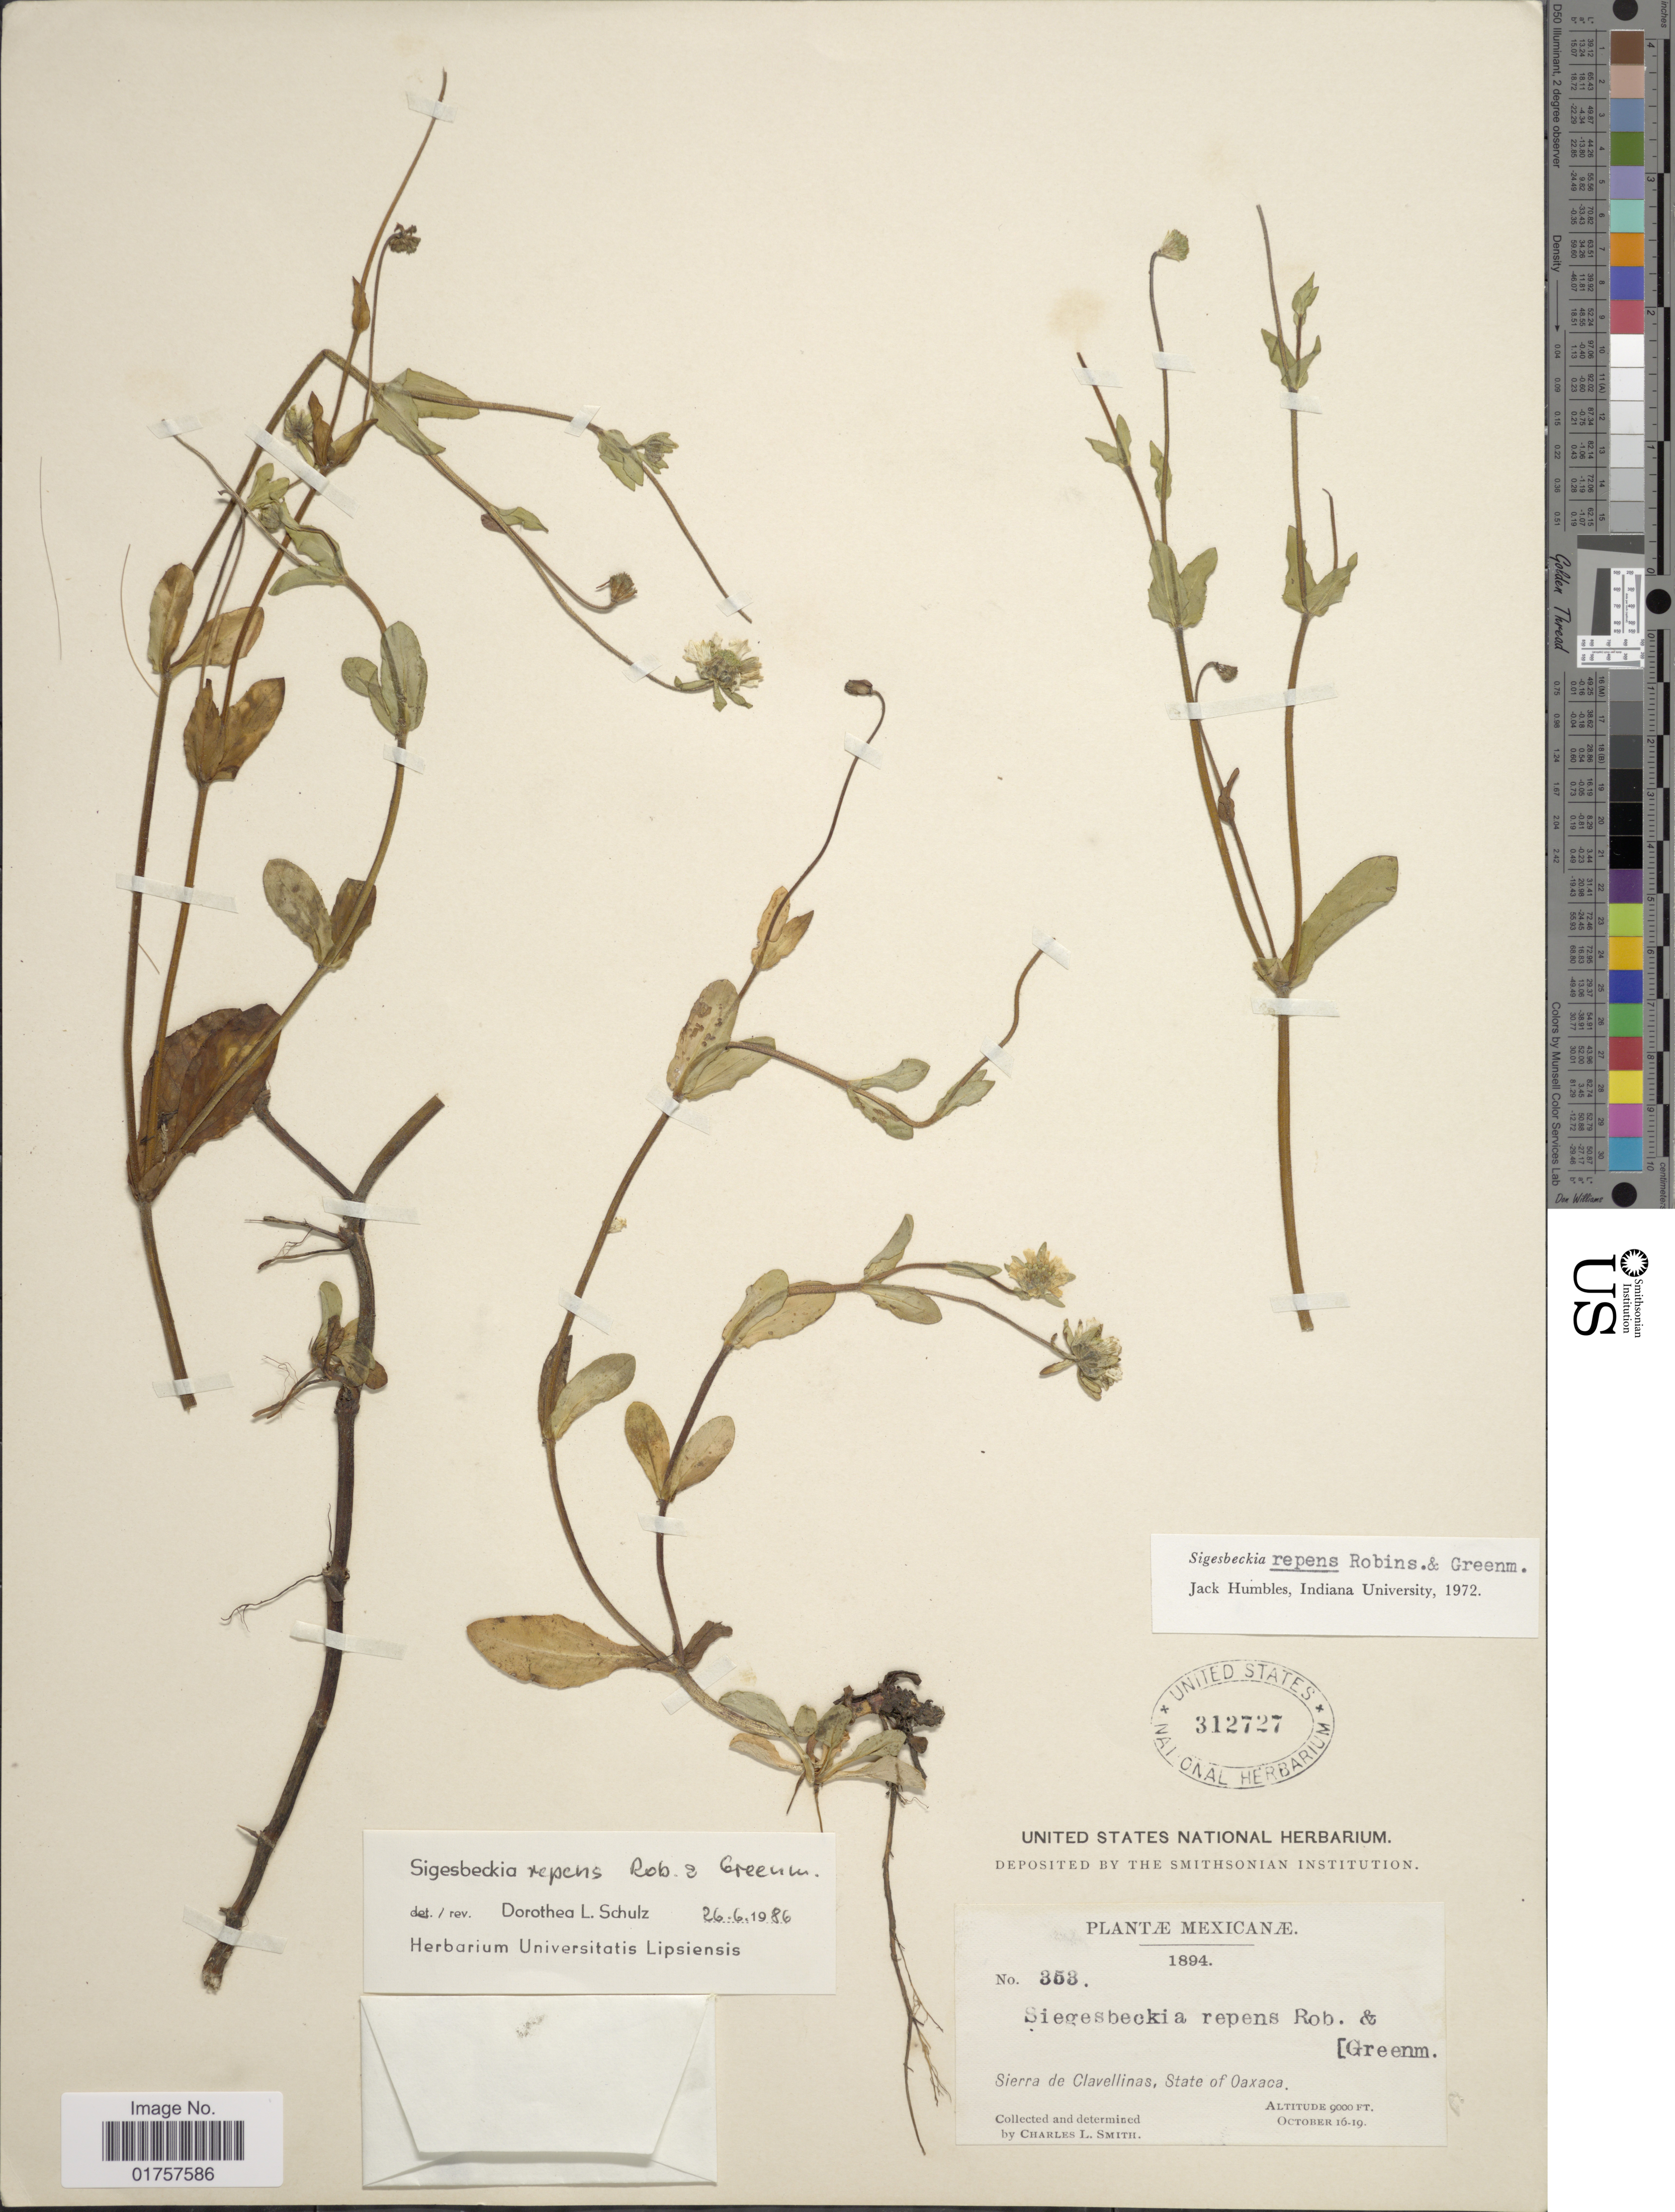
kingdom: Plantae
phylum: Tracheophyta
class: Magnoliopsida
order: Asterales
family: Asteraceae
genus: Sigesbeckia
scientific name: Sigesbeckia repens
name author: B.L. Rob. & Greenm.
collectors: C. L. Smith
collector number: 353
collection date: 1894-10-16/1894-10-19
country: Mexico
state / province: Oaxaca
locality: Sierra de Clavellinas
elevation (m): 2743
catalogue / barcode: US 312727